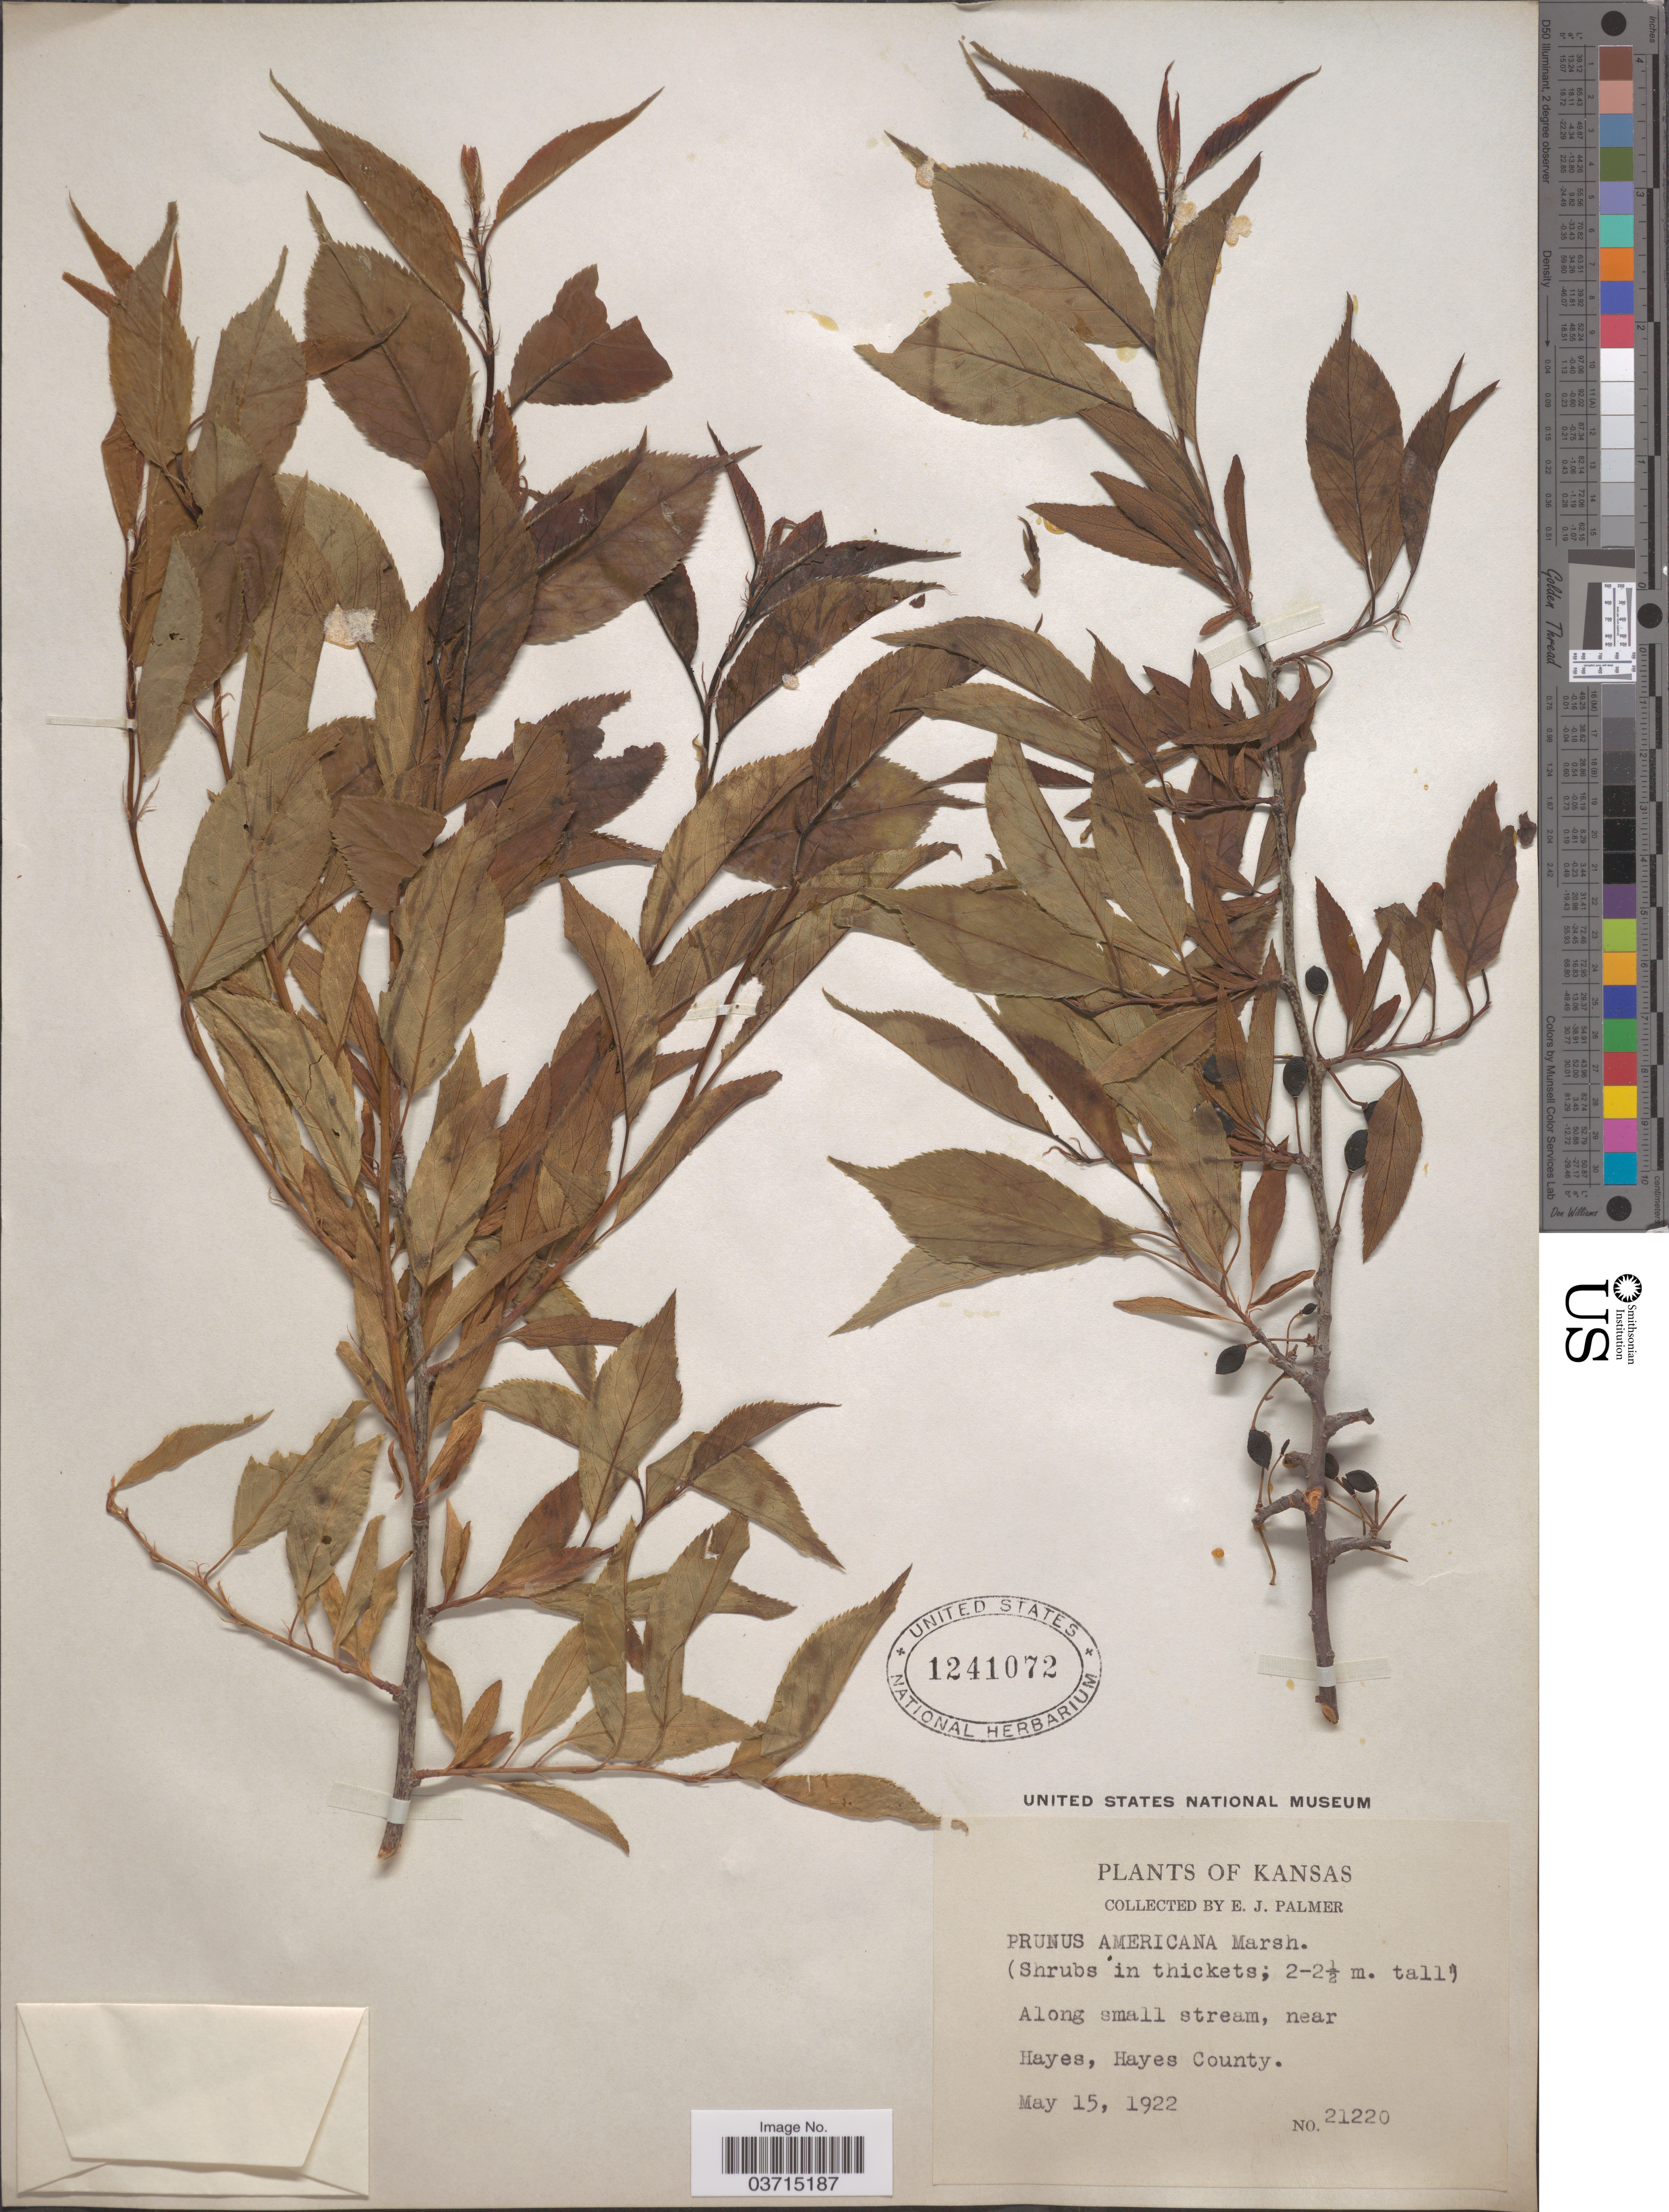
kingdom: Plantae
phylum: Tracheophyta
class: Magnoliopsida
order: Rosales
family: Rosaceae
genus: Prunus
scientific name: Prunus americana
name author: Marshall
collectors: E. J. Palmer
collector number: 21220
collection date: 1922-05-15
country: United States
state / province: Kansas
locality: Near Hayes, Hayes County.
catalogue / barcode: US 1241072